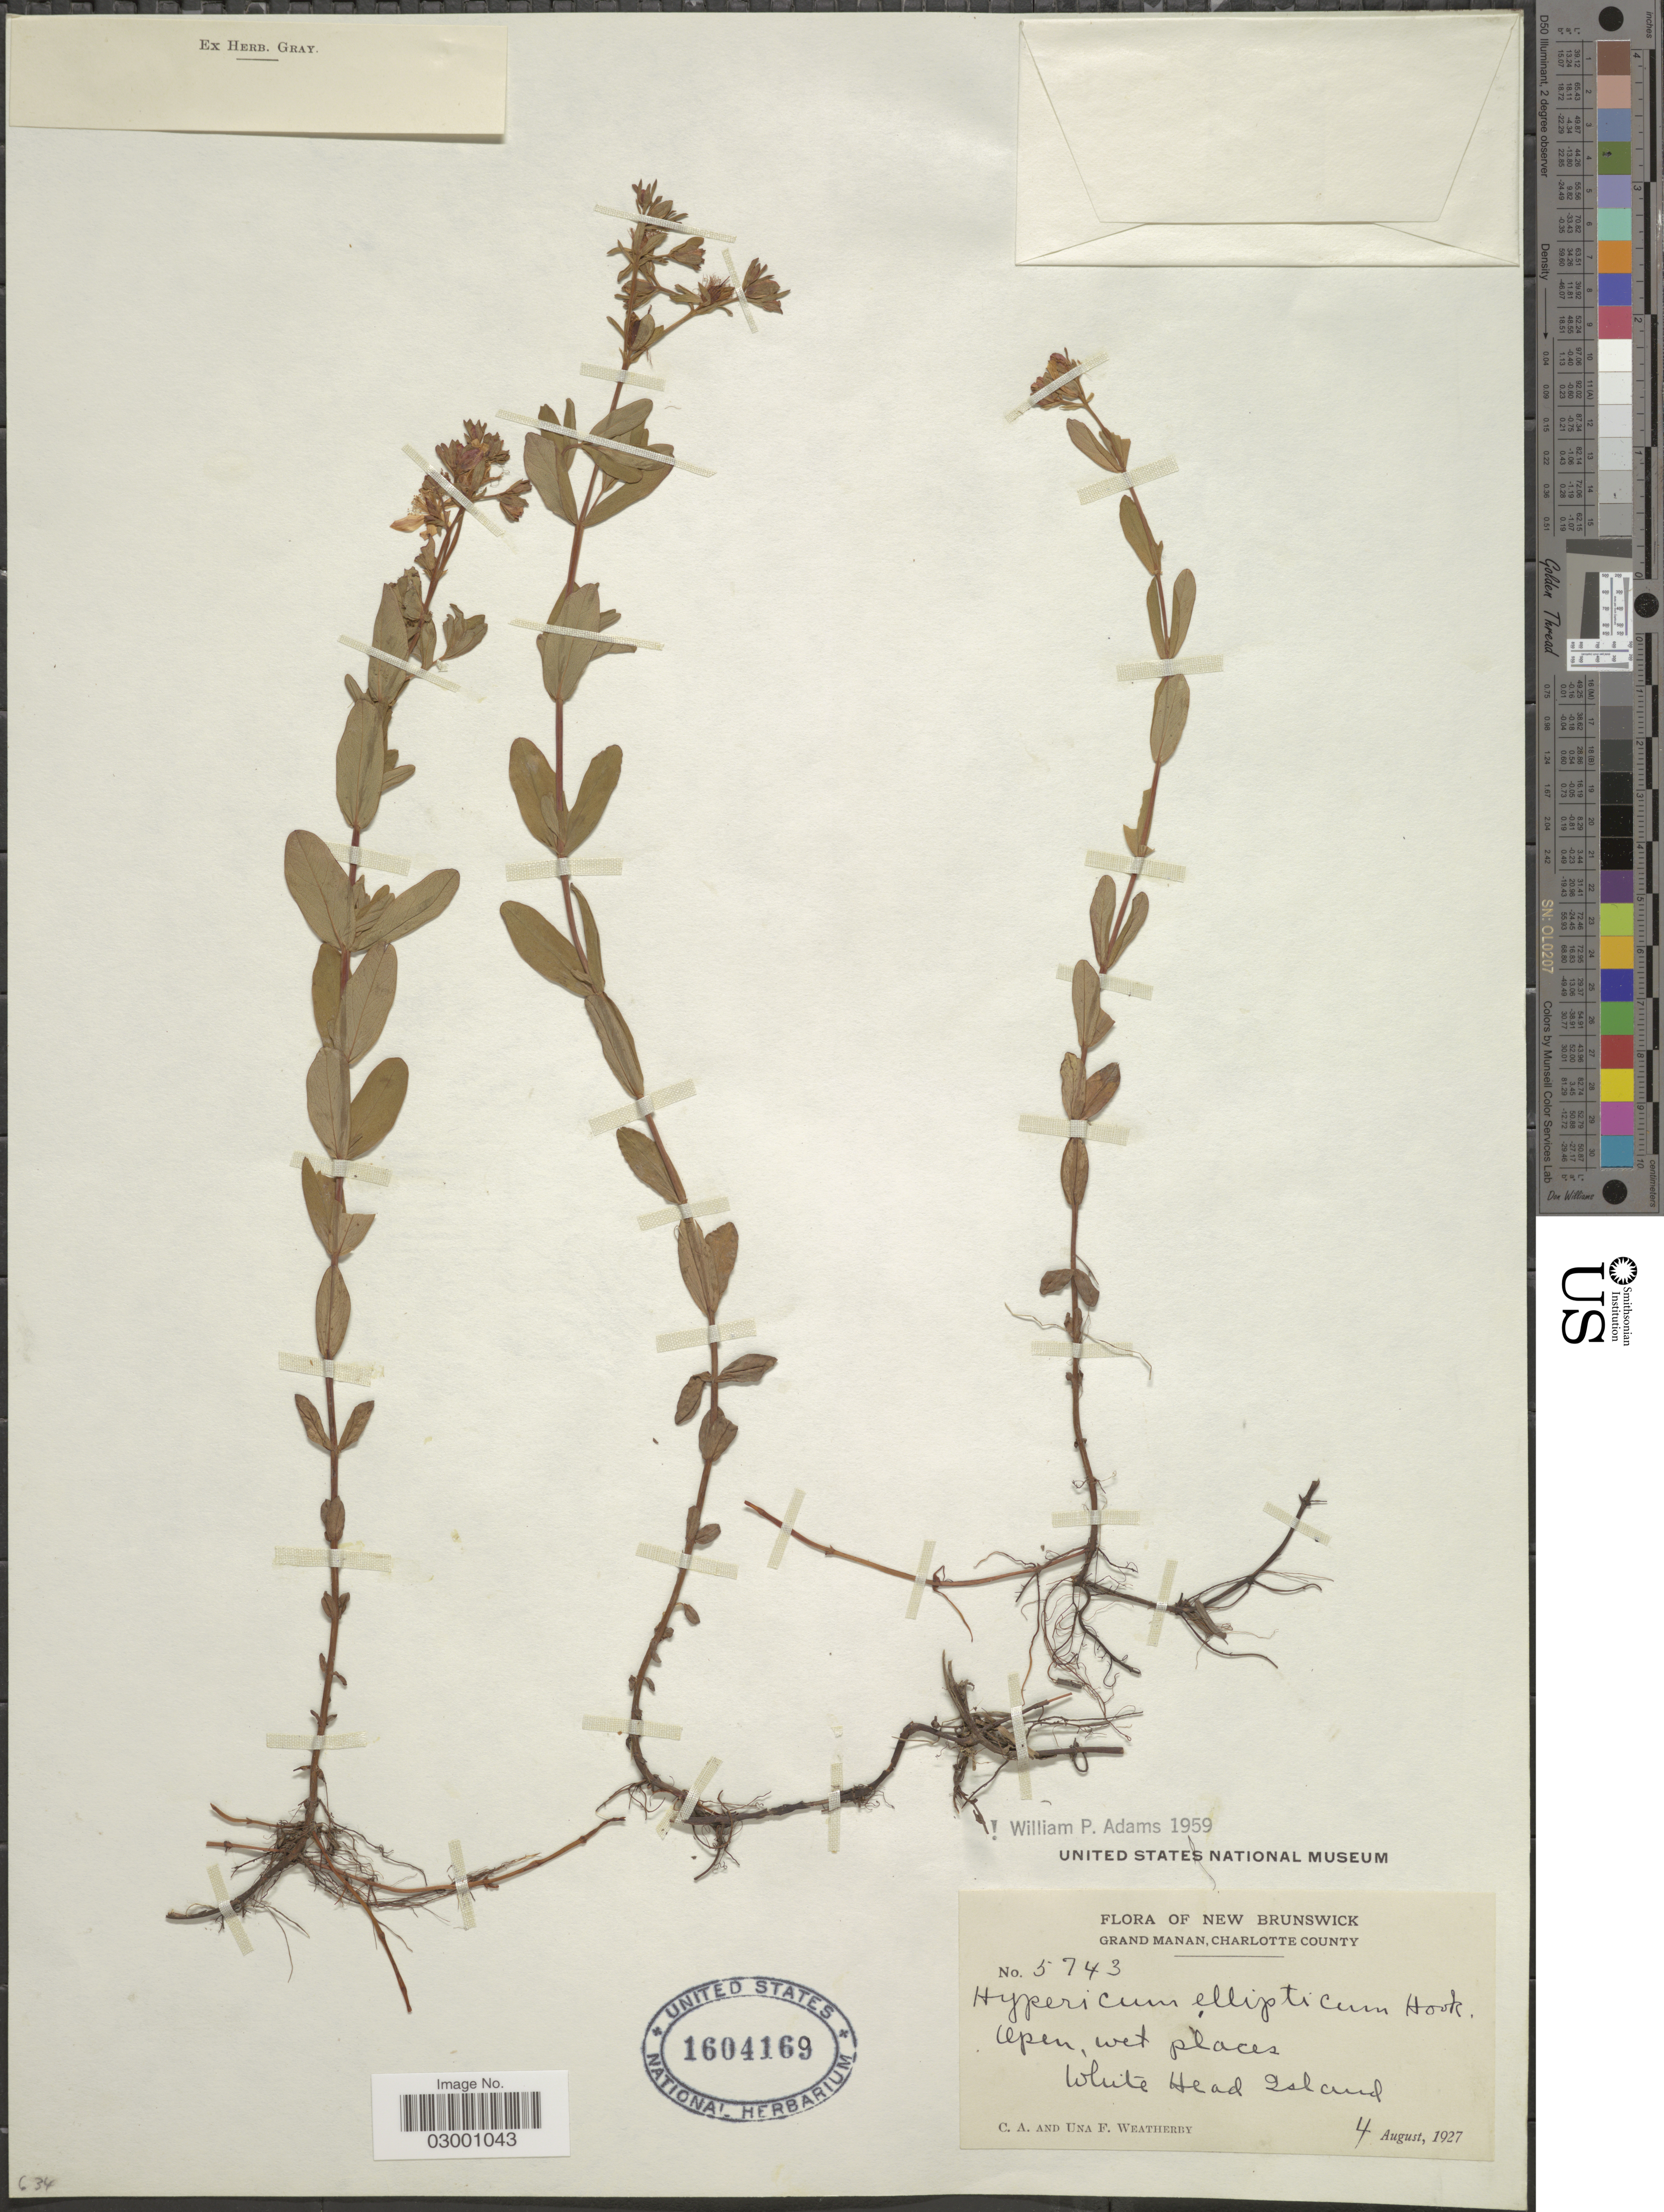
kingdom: Plantae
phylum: Tracheophyta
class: Magnoliopsida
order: Malpighiales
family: Hypericaceae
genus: Hypericum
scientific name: Hypericum ellipticum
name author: Hook.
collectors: C. A. Weatherby & U. Weatherby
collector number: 5743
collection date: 1927-08-04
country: Canada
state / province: New Brunswick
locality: Grand Manan, Charlotte County, White Head Island.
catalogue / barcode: US 1604169